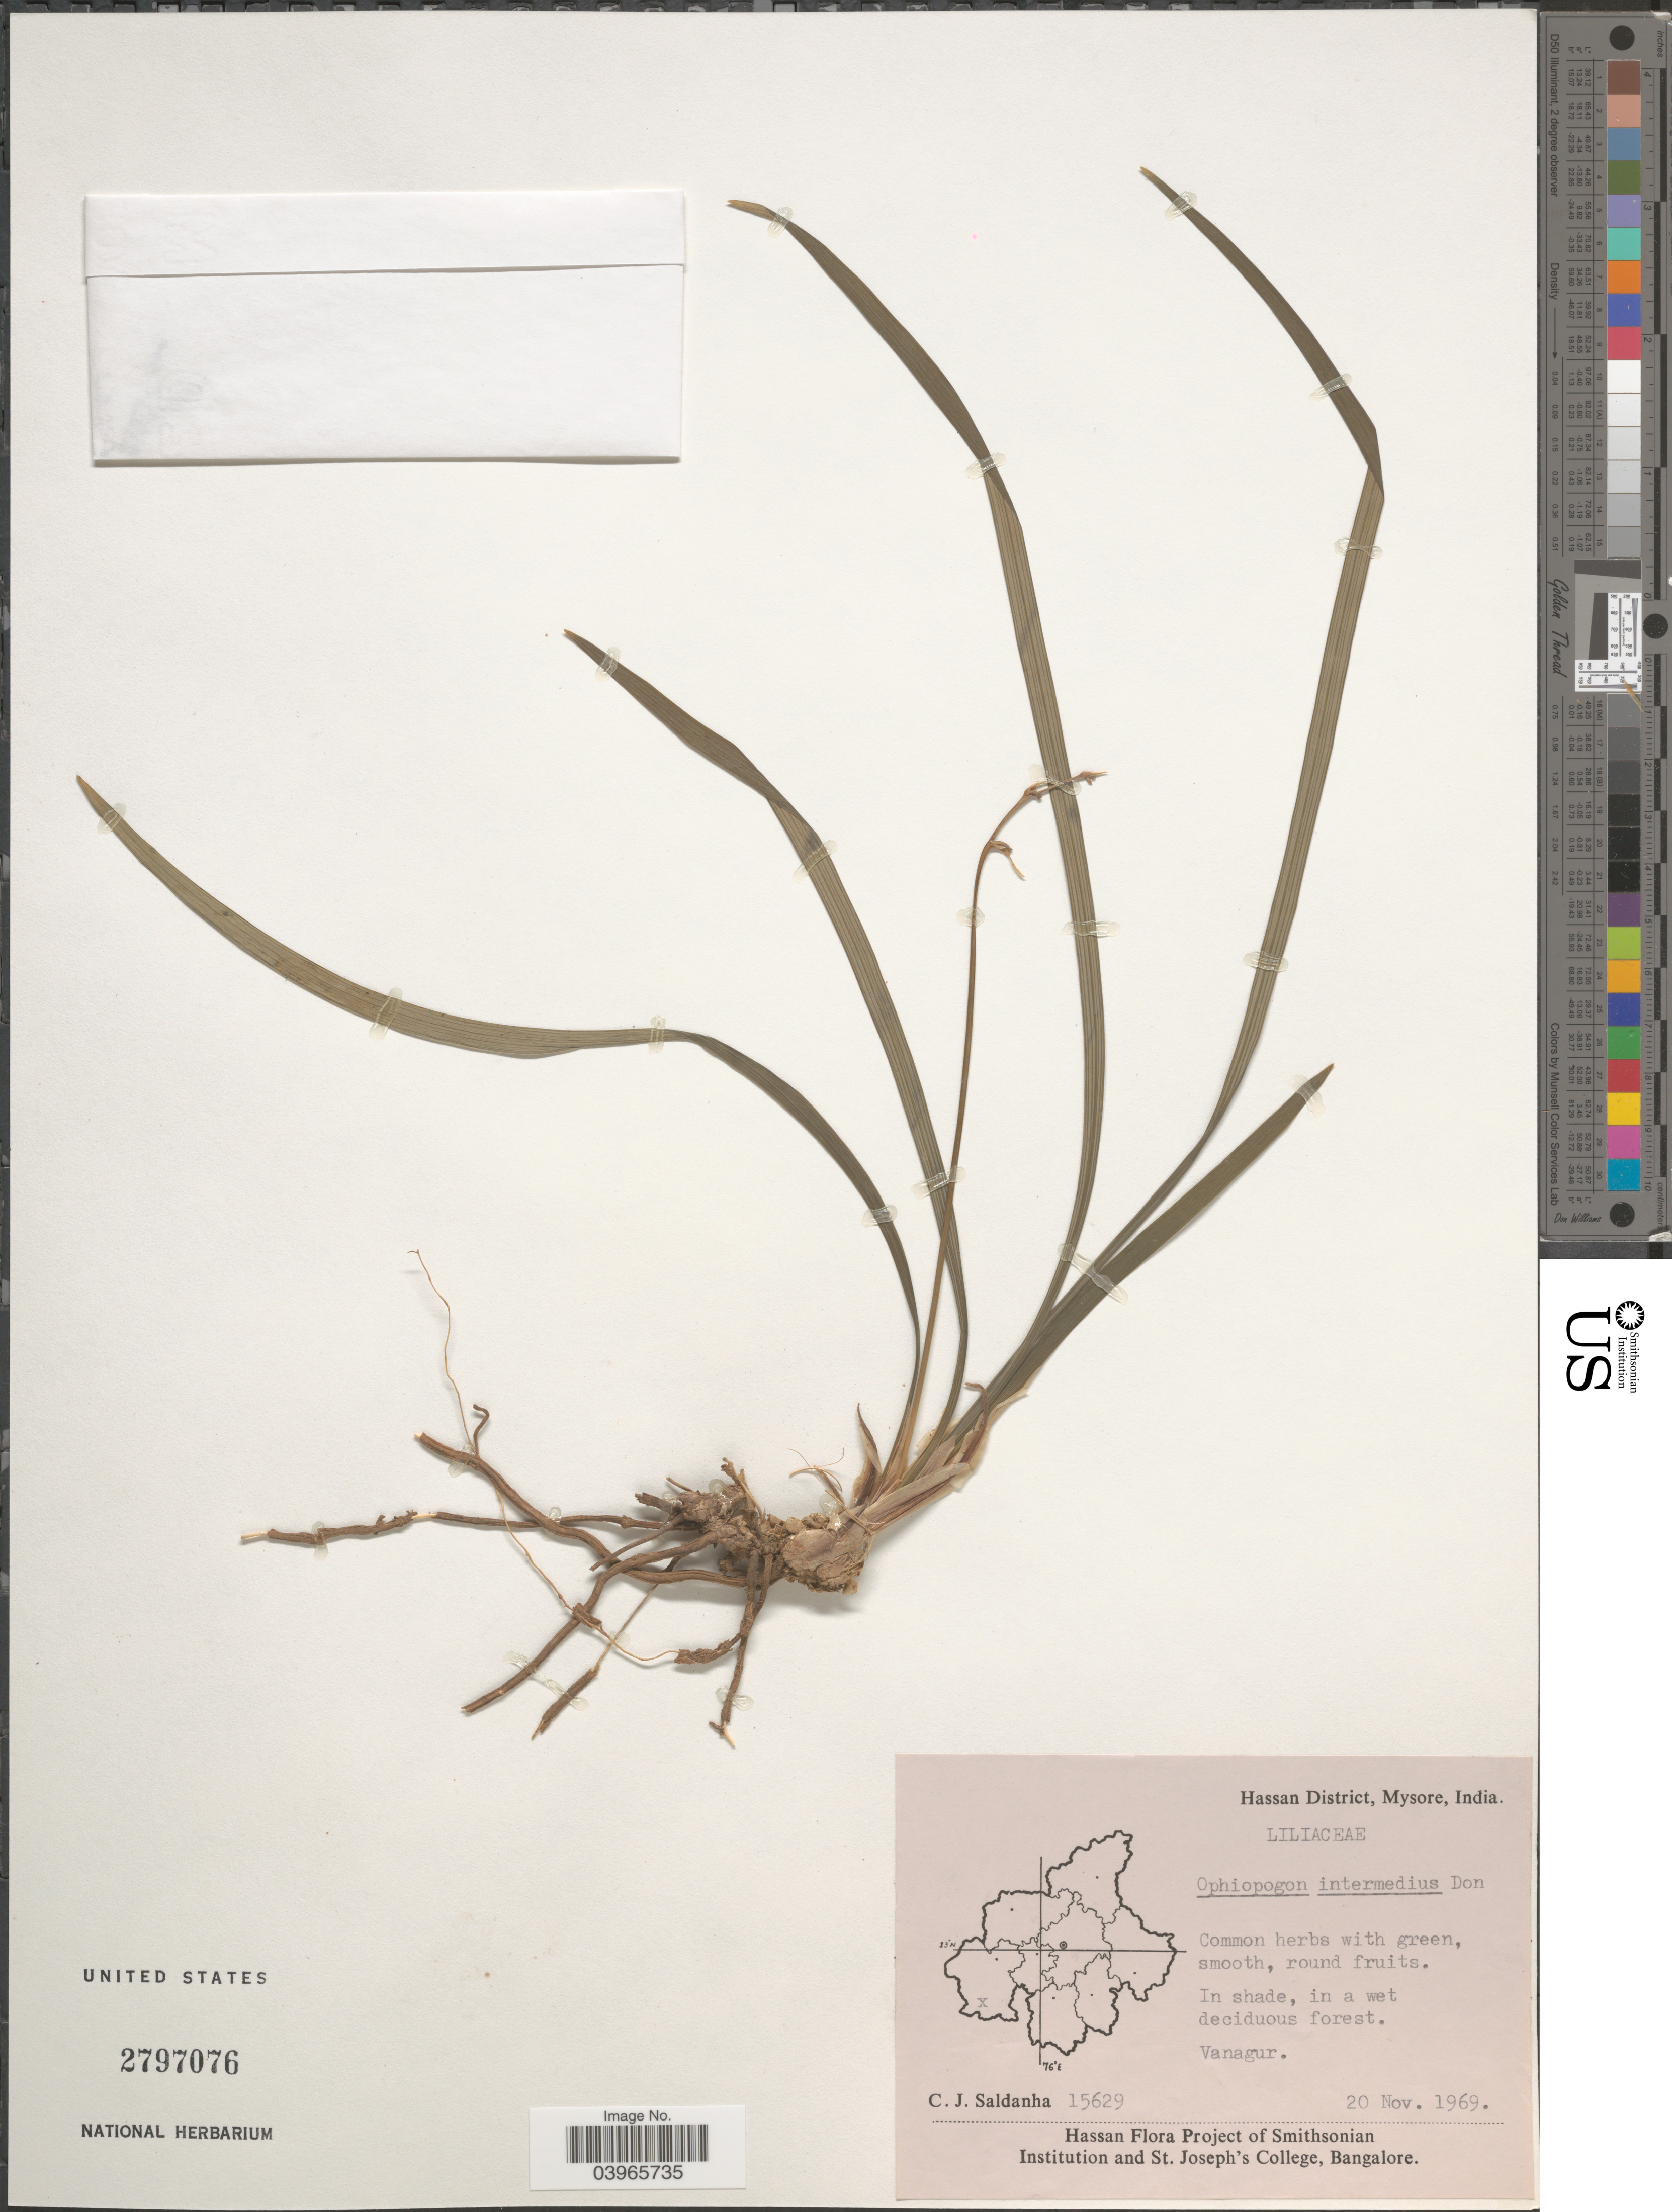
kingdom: Plantae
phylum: Tracheophyta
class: Liliopsida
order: Asparagales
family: Asparagaceae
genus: Ophiopogon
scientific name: Ophiopogon intermedius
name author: D. Don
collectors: C. J. Saldanha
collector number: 15629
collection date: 1969-11-20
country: India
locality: Hassan District, Mysore. Vanagur.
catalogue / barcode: US 2797076